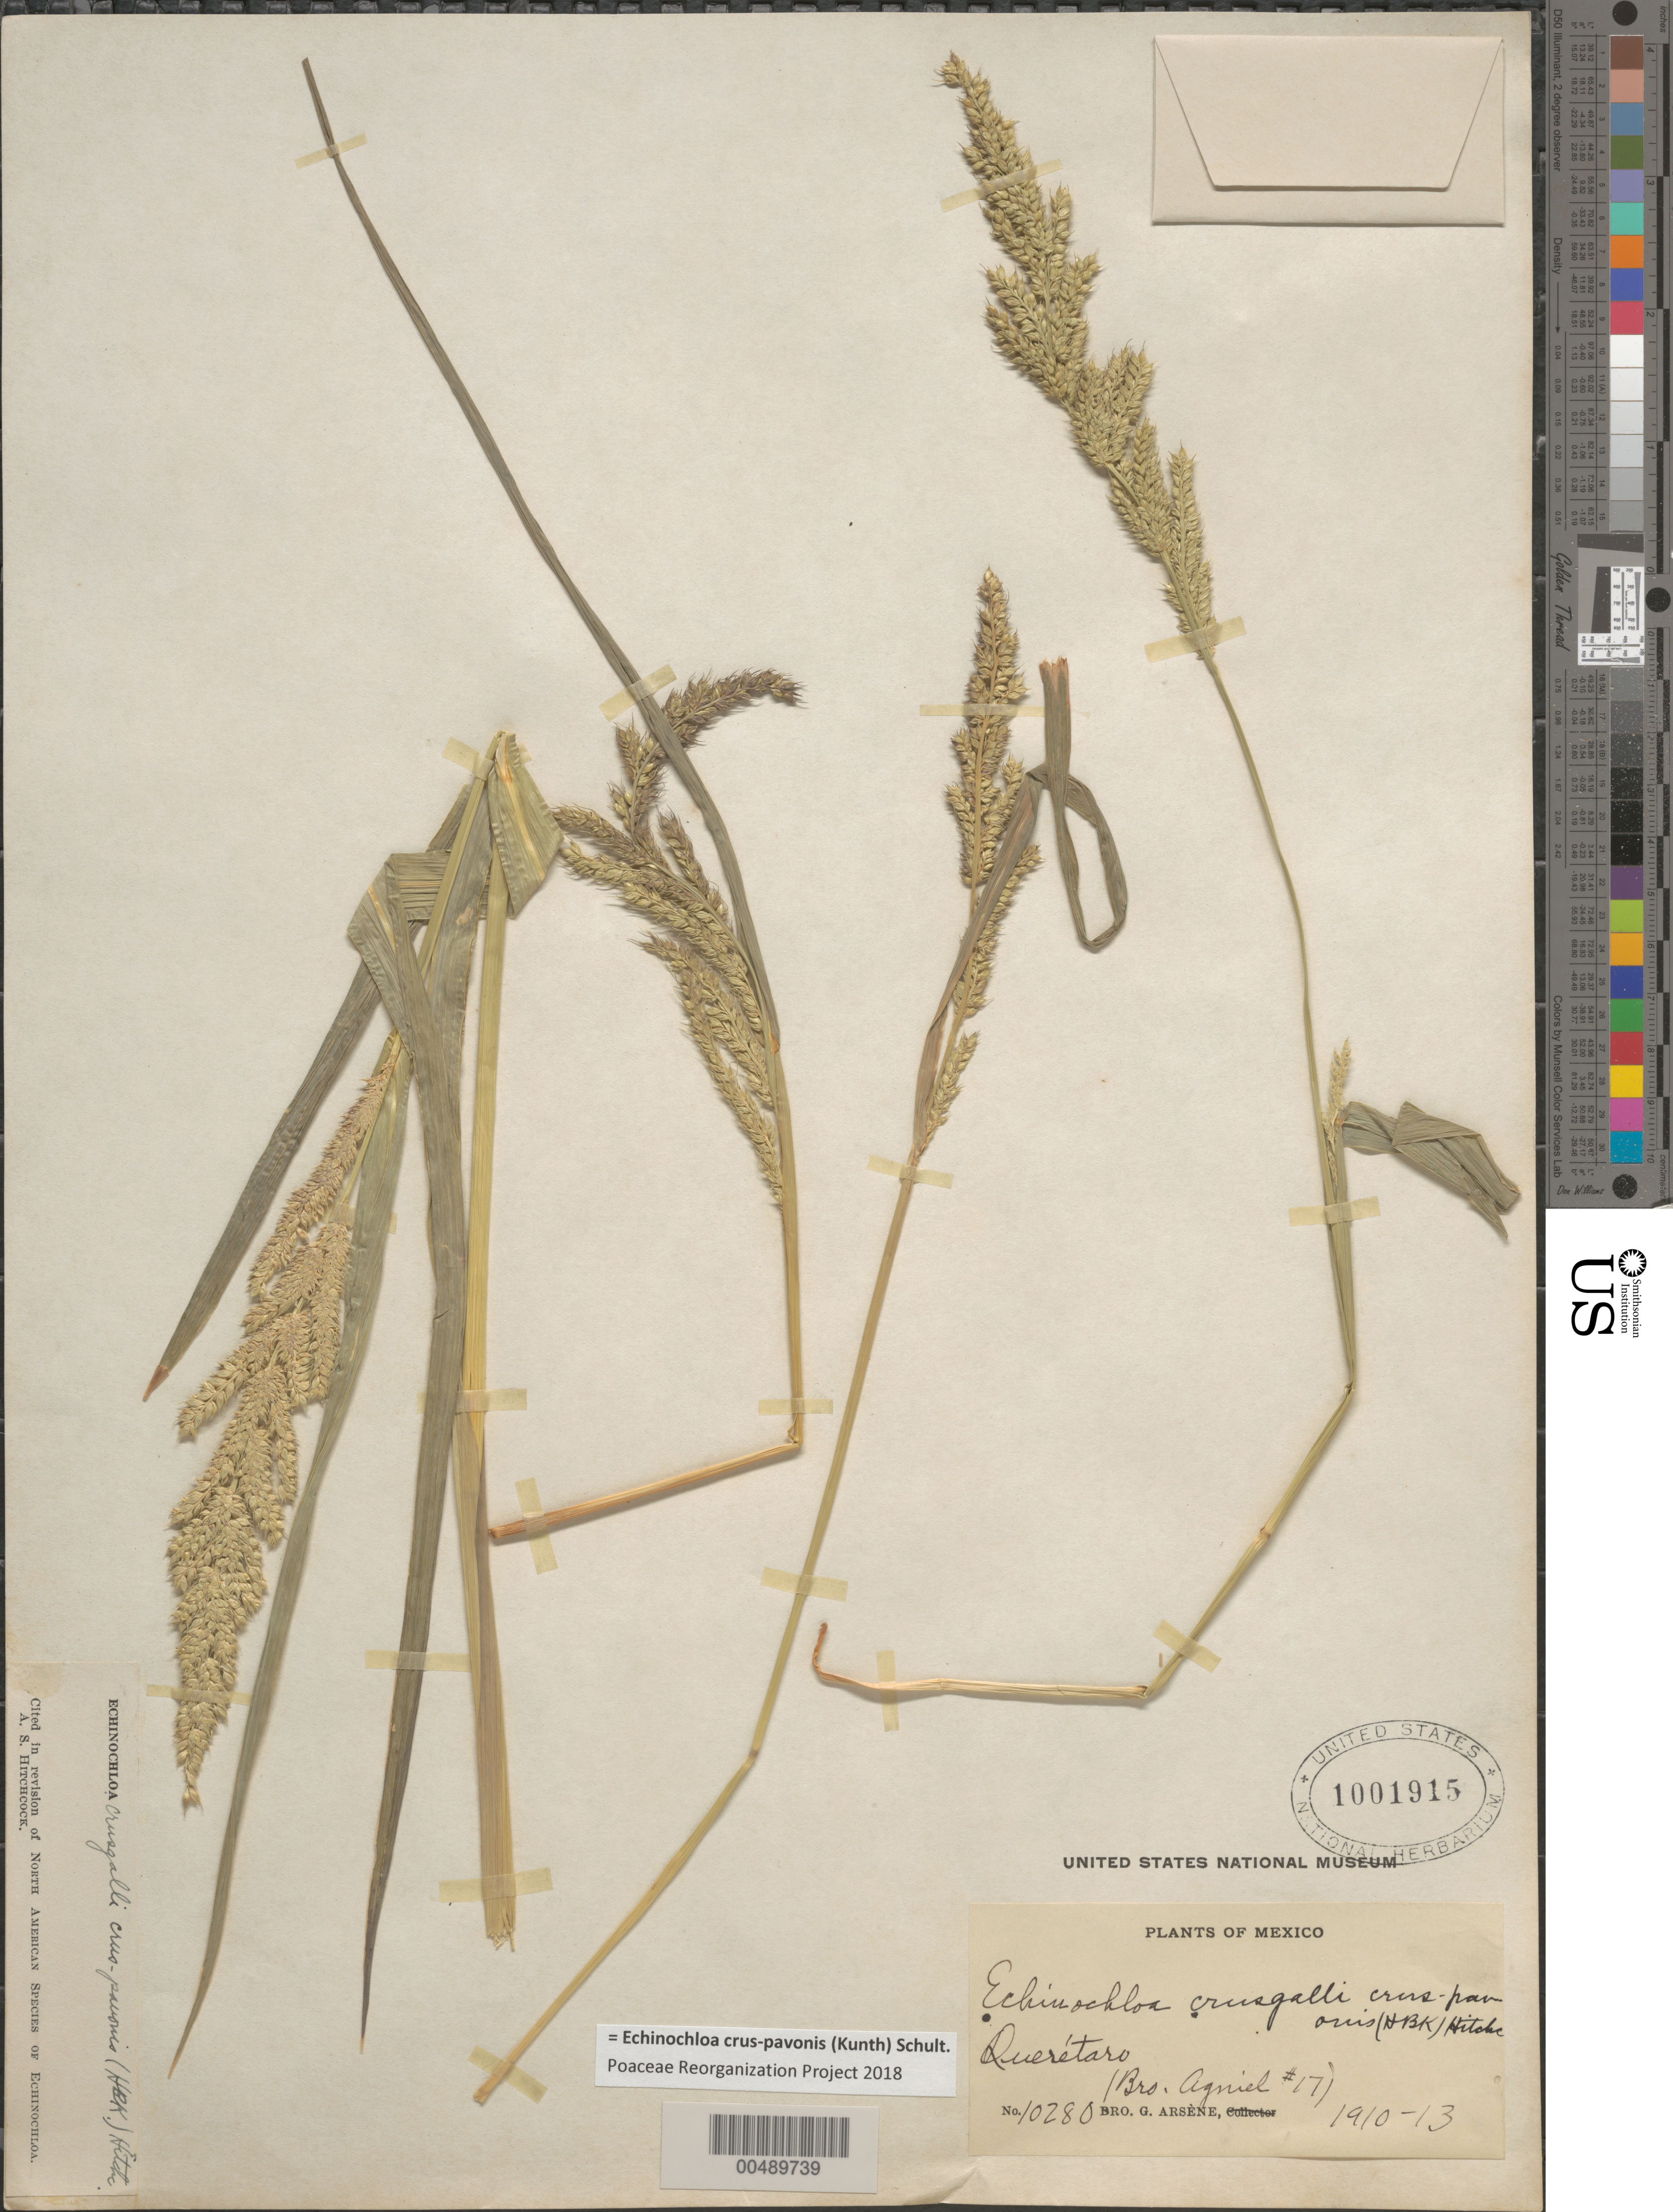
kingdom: Plantae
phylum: Tracheophyta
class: Liliopsida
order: Poales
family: Poaceae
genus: Echinochloa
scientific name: Echinochloa crus-pavonis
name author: (Kunth) Schult.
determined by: Poaceae Reorganization Project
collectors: Bro. G. Arsène & Bro. Agniel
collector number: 10280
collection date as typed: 1910 to 1913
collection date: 1910/1913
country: Mexico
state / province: Querétaro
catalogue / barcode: US 1001915